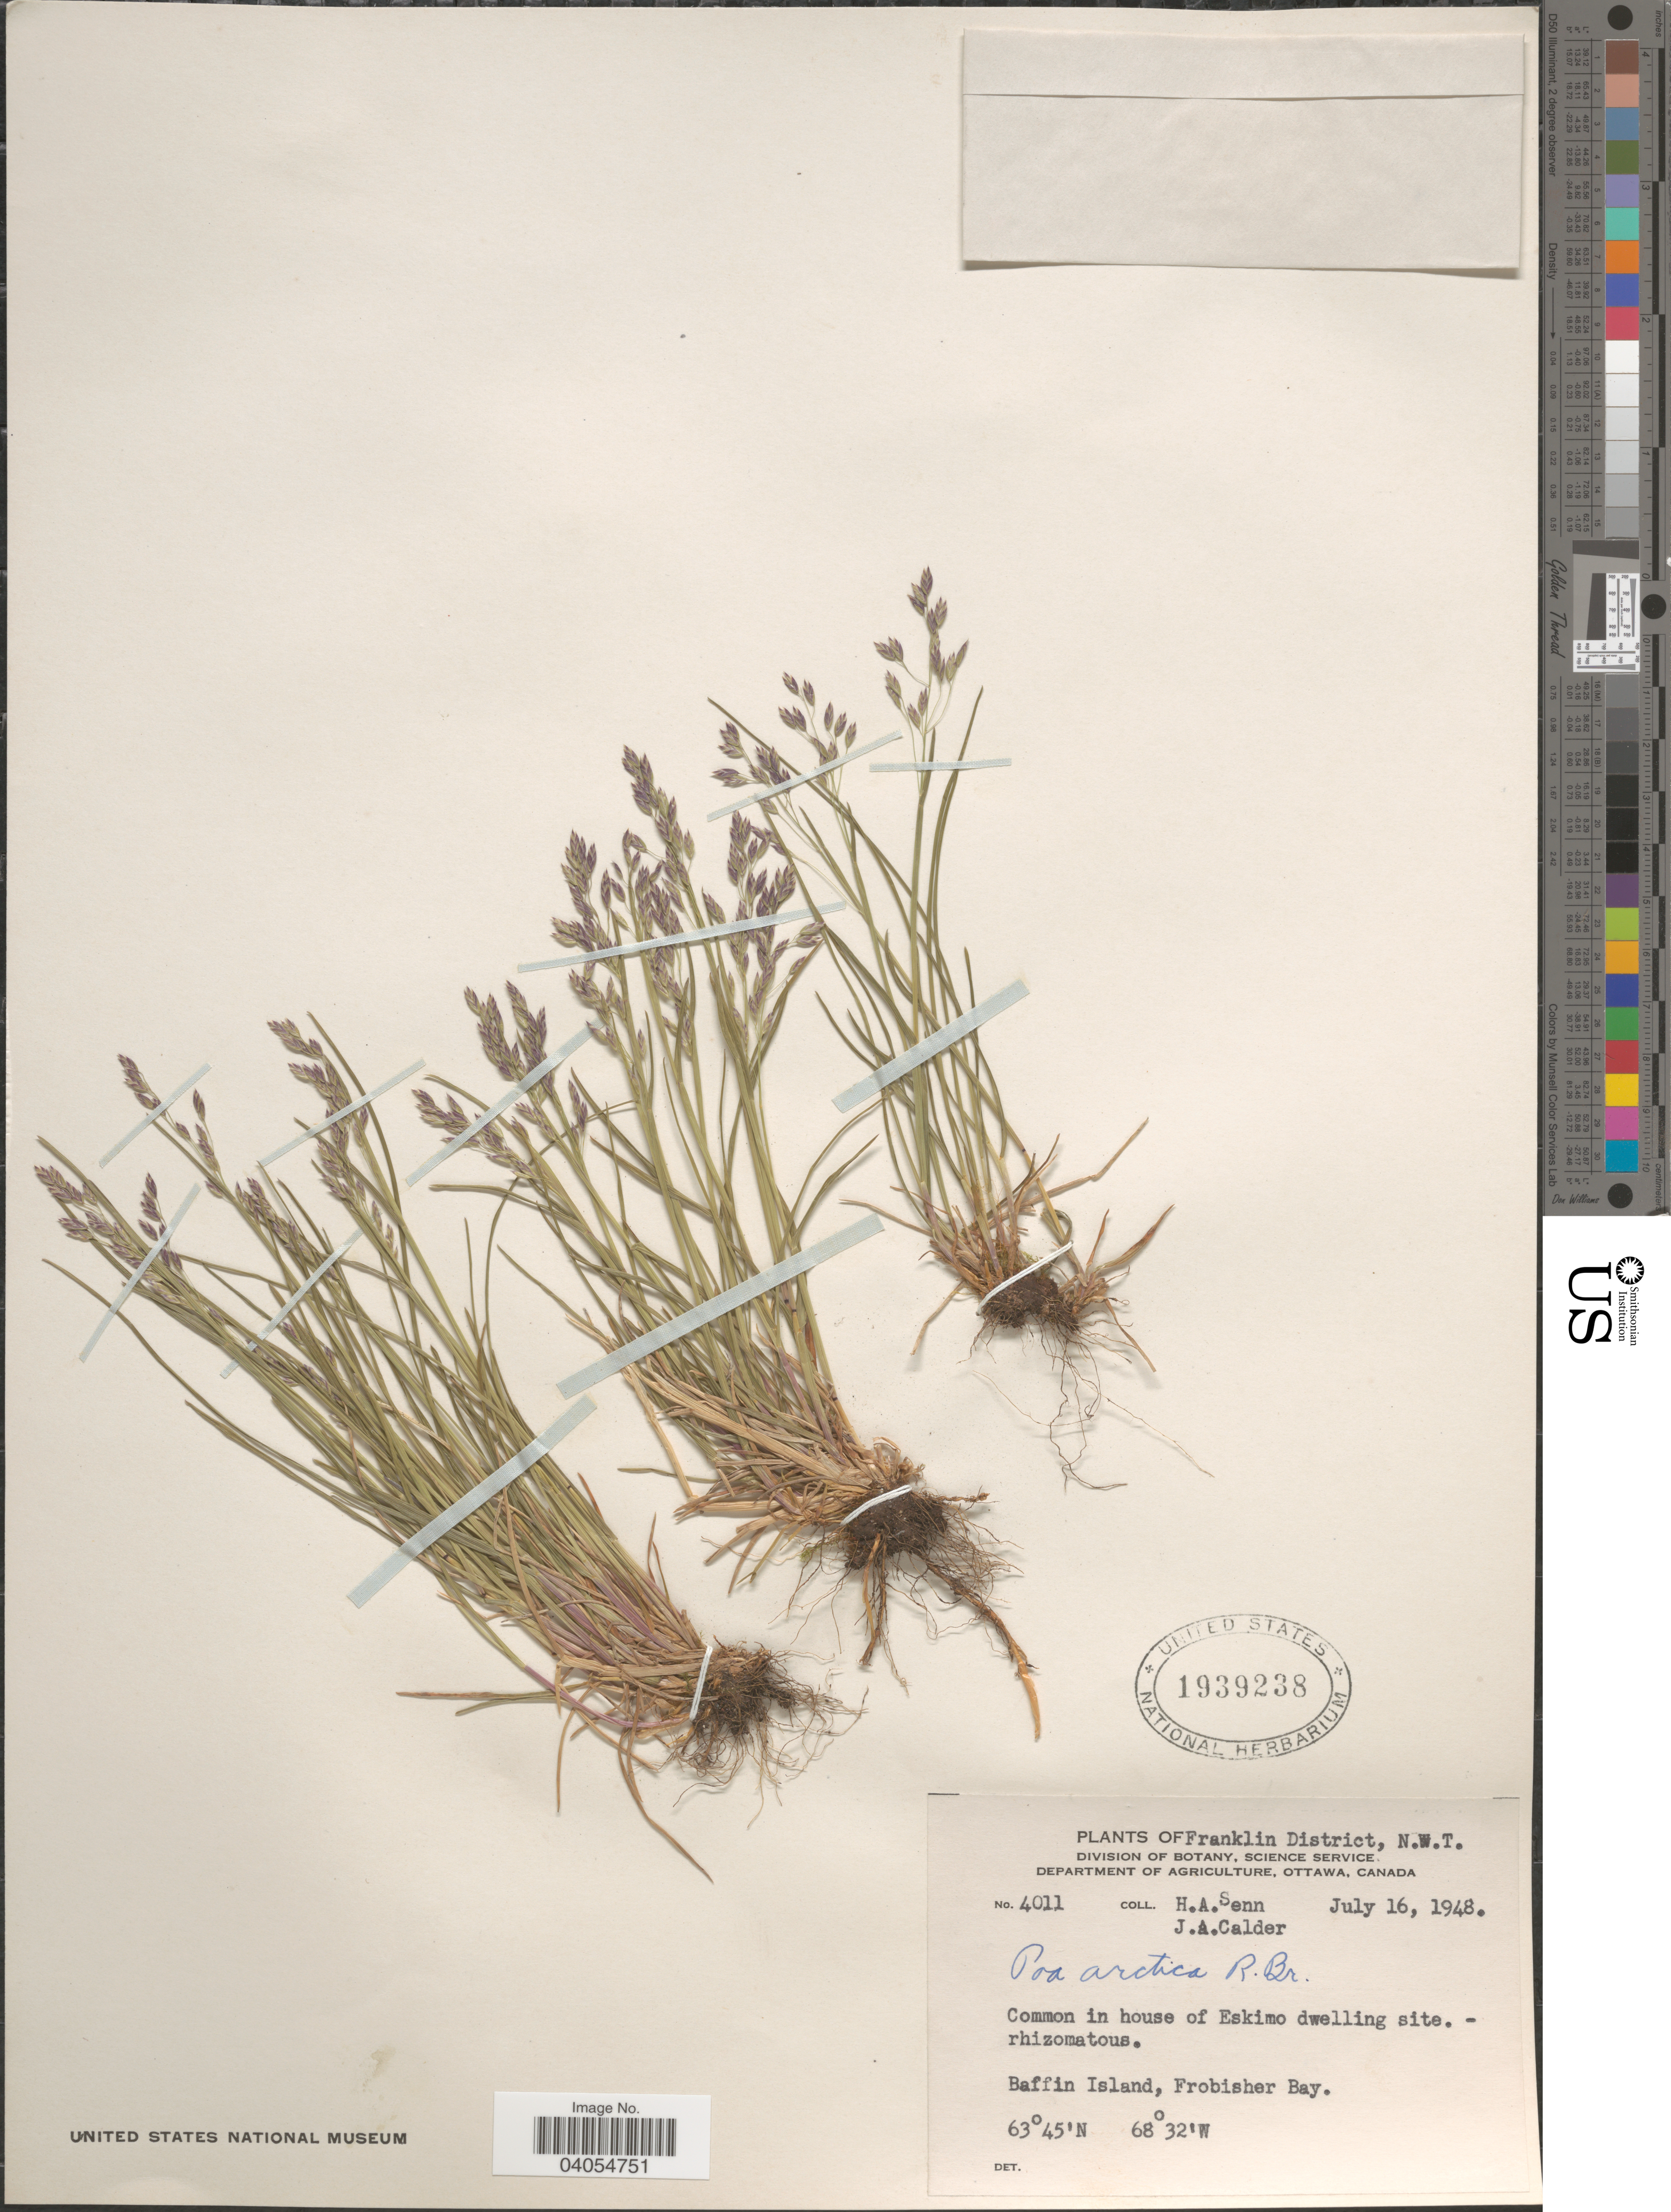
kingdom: Plantae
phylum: Tracheophyta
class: Liliopsida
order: Poales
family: Poaceae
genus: Poa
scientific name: Poa arctica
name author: R. Br.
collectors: H. Senn & J. A. Calder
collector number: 4011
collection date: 1948-07-16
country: Canada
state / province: Northwest Territories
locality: Franklin District. Common in house of Eskimo dwelling site. Baffin Island, Frobisher Bay.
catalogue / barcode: US 1939238